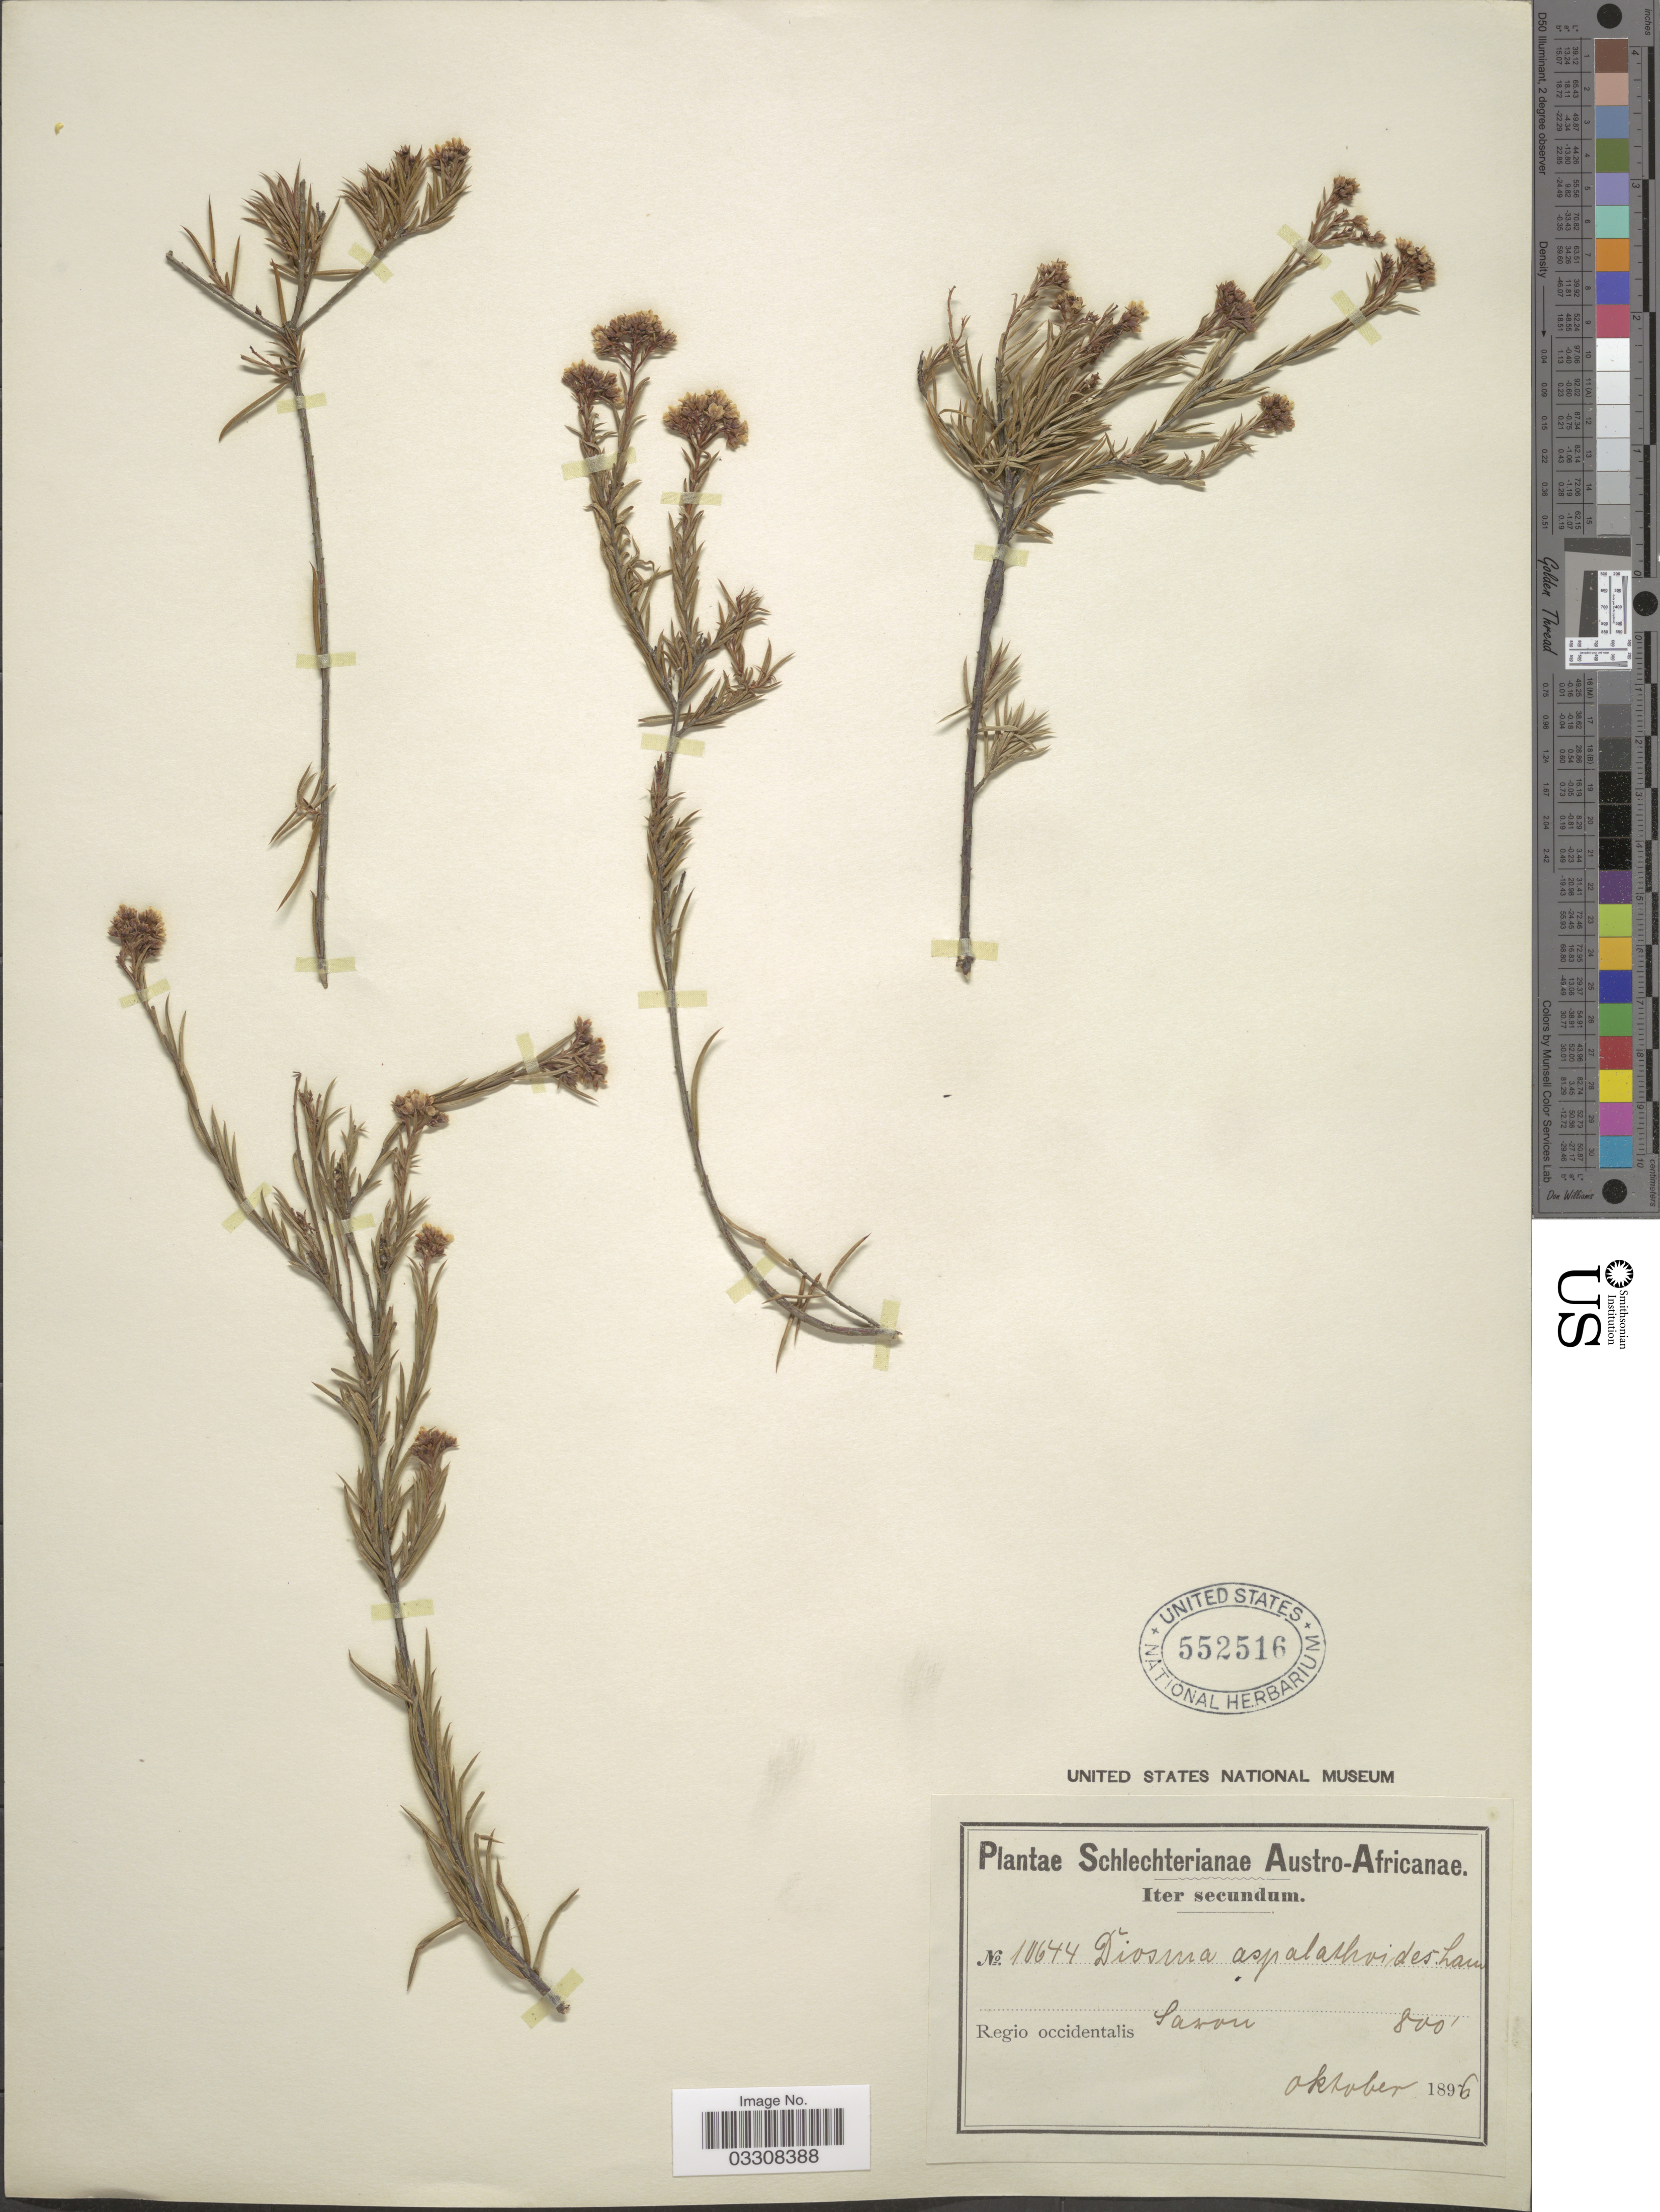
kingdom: Plantae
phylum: Tracheophyta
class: Magnoliopsida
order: Sapindales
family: Rutaceae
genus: Diosma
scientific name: Diosma aspalathoides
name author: Lam.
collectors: Schlechter, --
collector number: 10644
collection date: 1896-10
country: South Africa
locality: Austro-Africanae. Regio occidentalis Saron.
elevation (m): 244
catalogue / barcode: US 552516